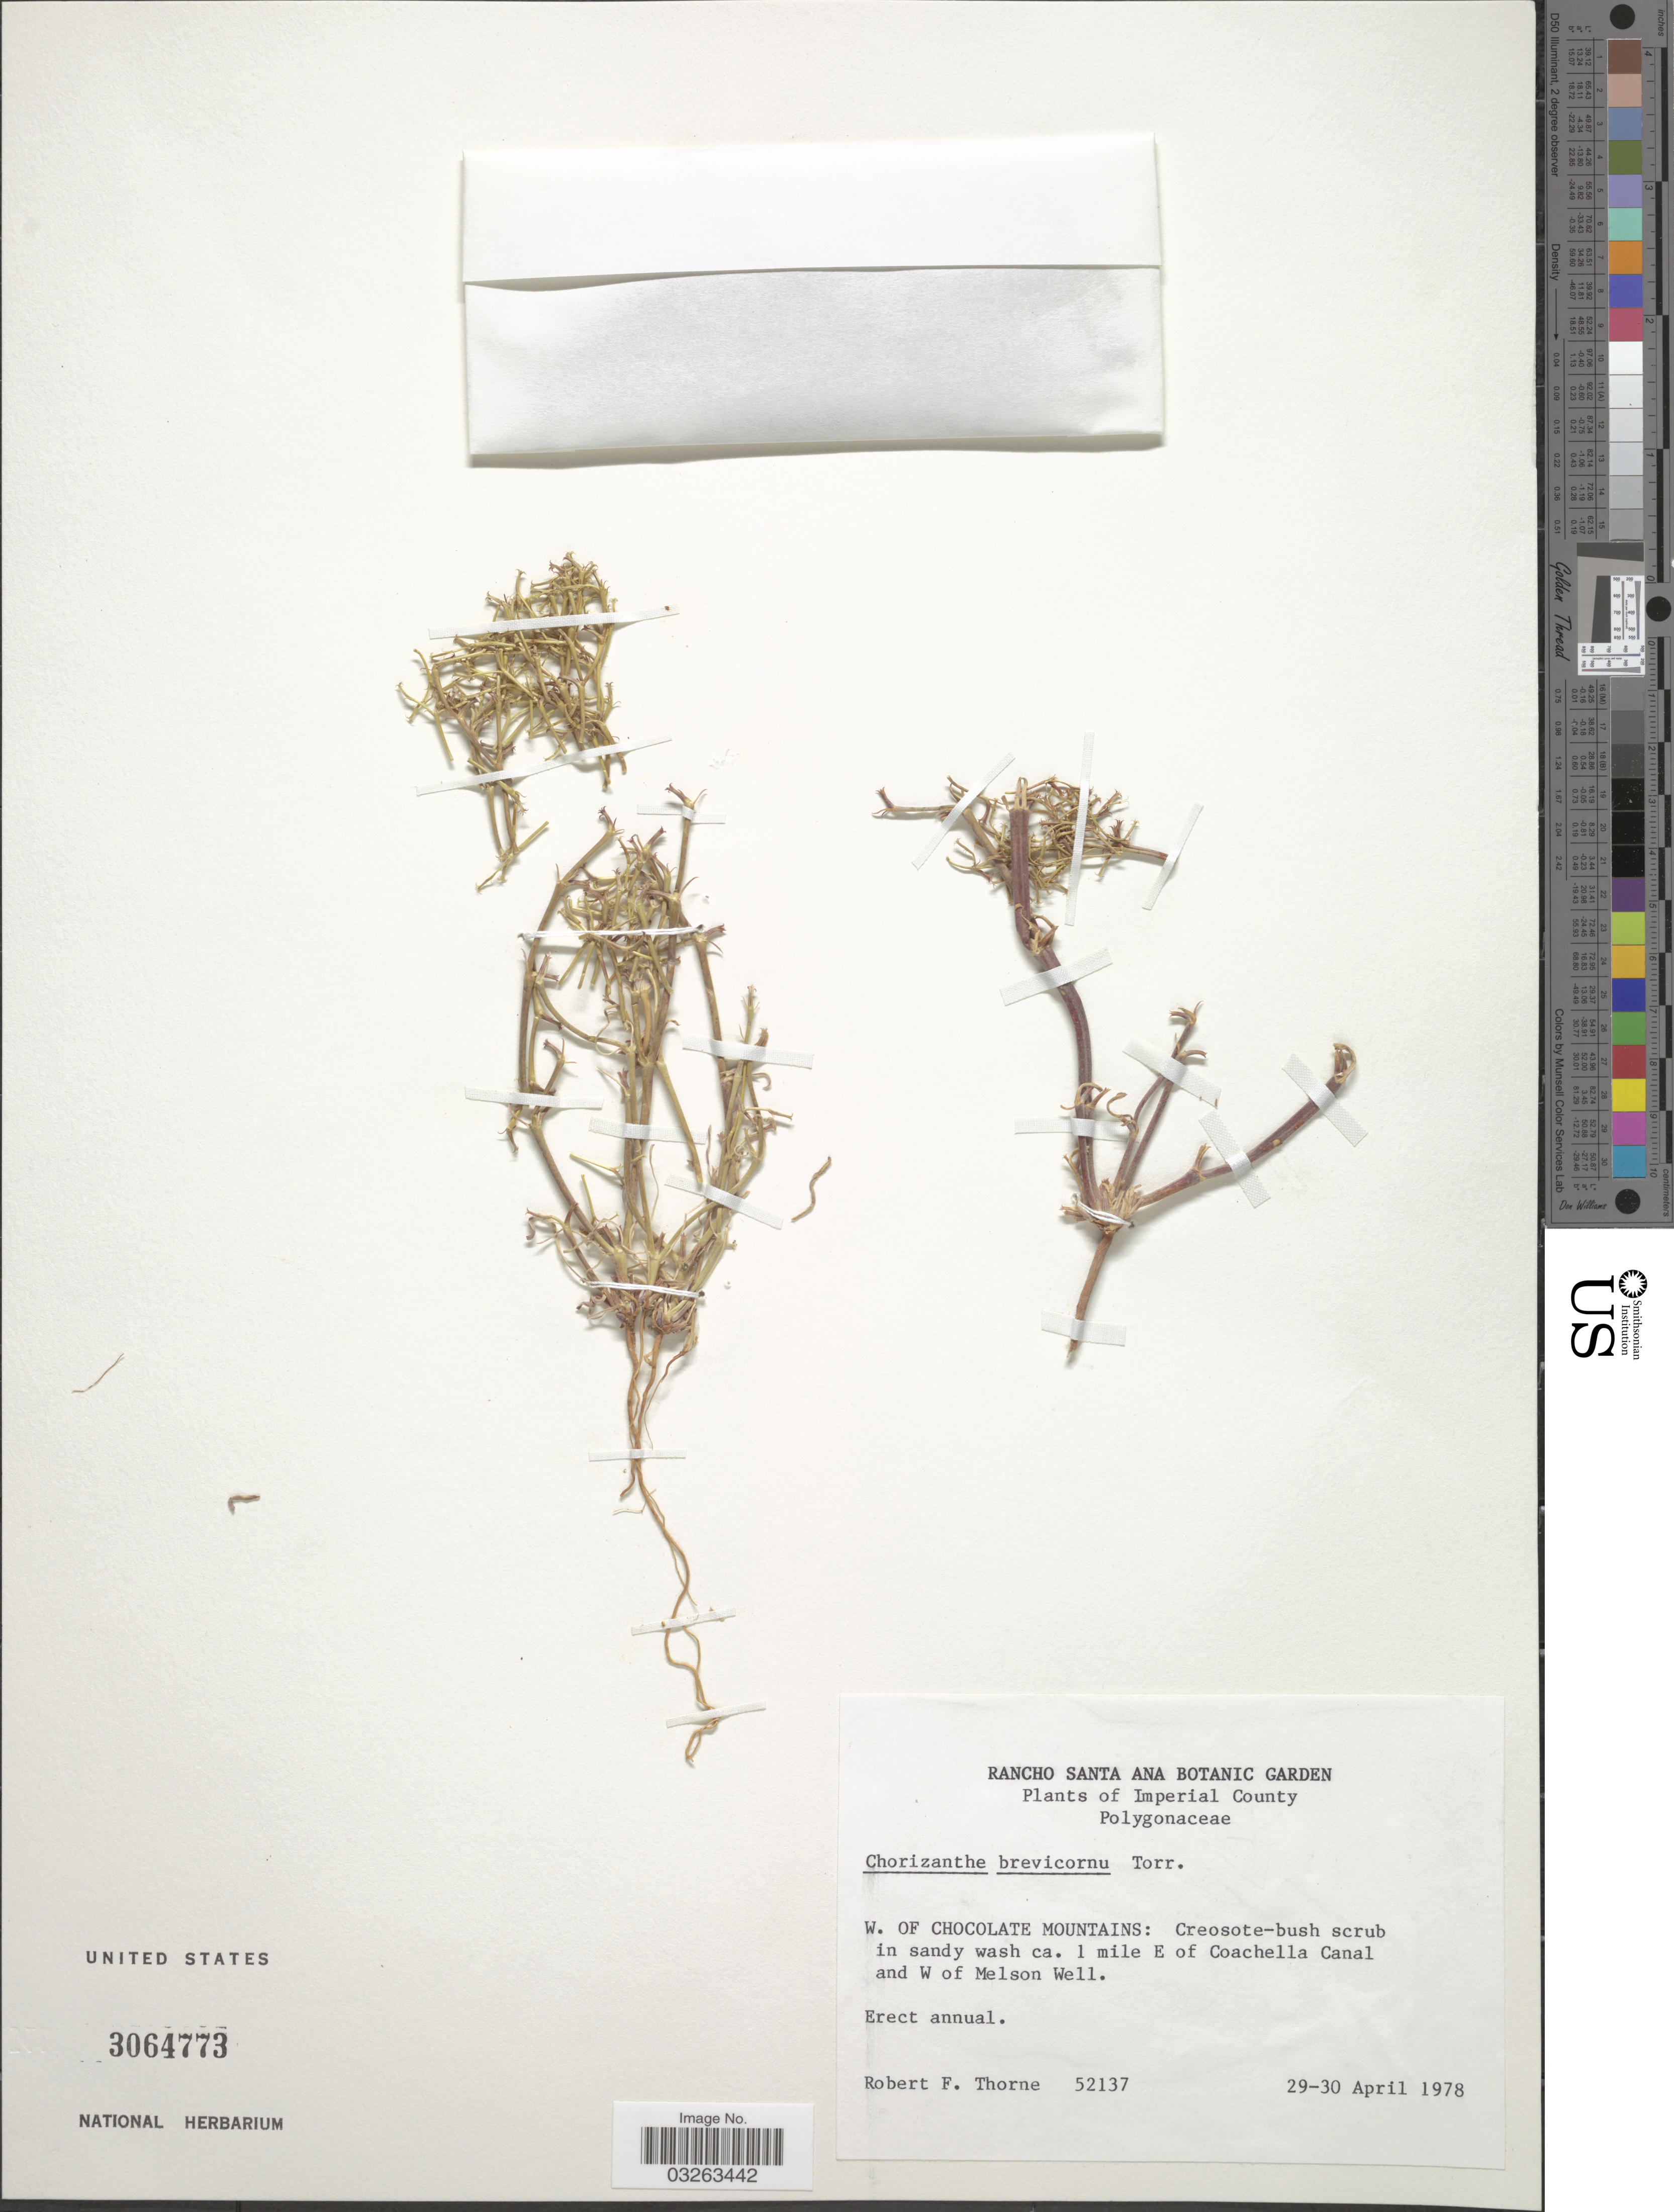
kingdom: Plantae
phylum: Tracheophyta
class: Magnoliopsida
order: Caryophyllales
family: Polygonaceae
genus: Chorizanthe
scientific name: Chorizanthe brevicornu var. brevicornu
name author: Torr.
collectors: R. F. Thorne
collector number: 52137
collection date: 1978-04-29/1978-04-30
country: United States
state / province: California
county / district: Imperial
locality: Imperial County. W. of Chocolate Mountains: Creosote-bush scrub in sandy wash ca. 1 mile E of Coachella Canal and W of Melson Well.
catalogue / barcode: US 3064773